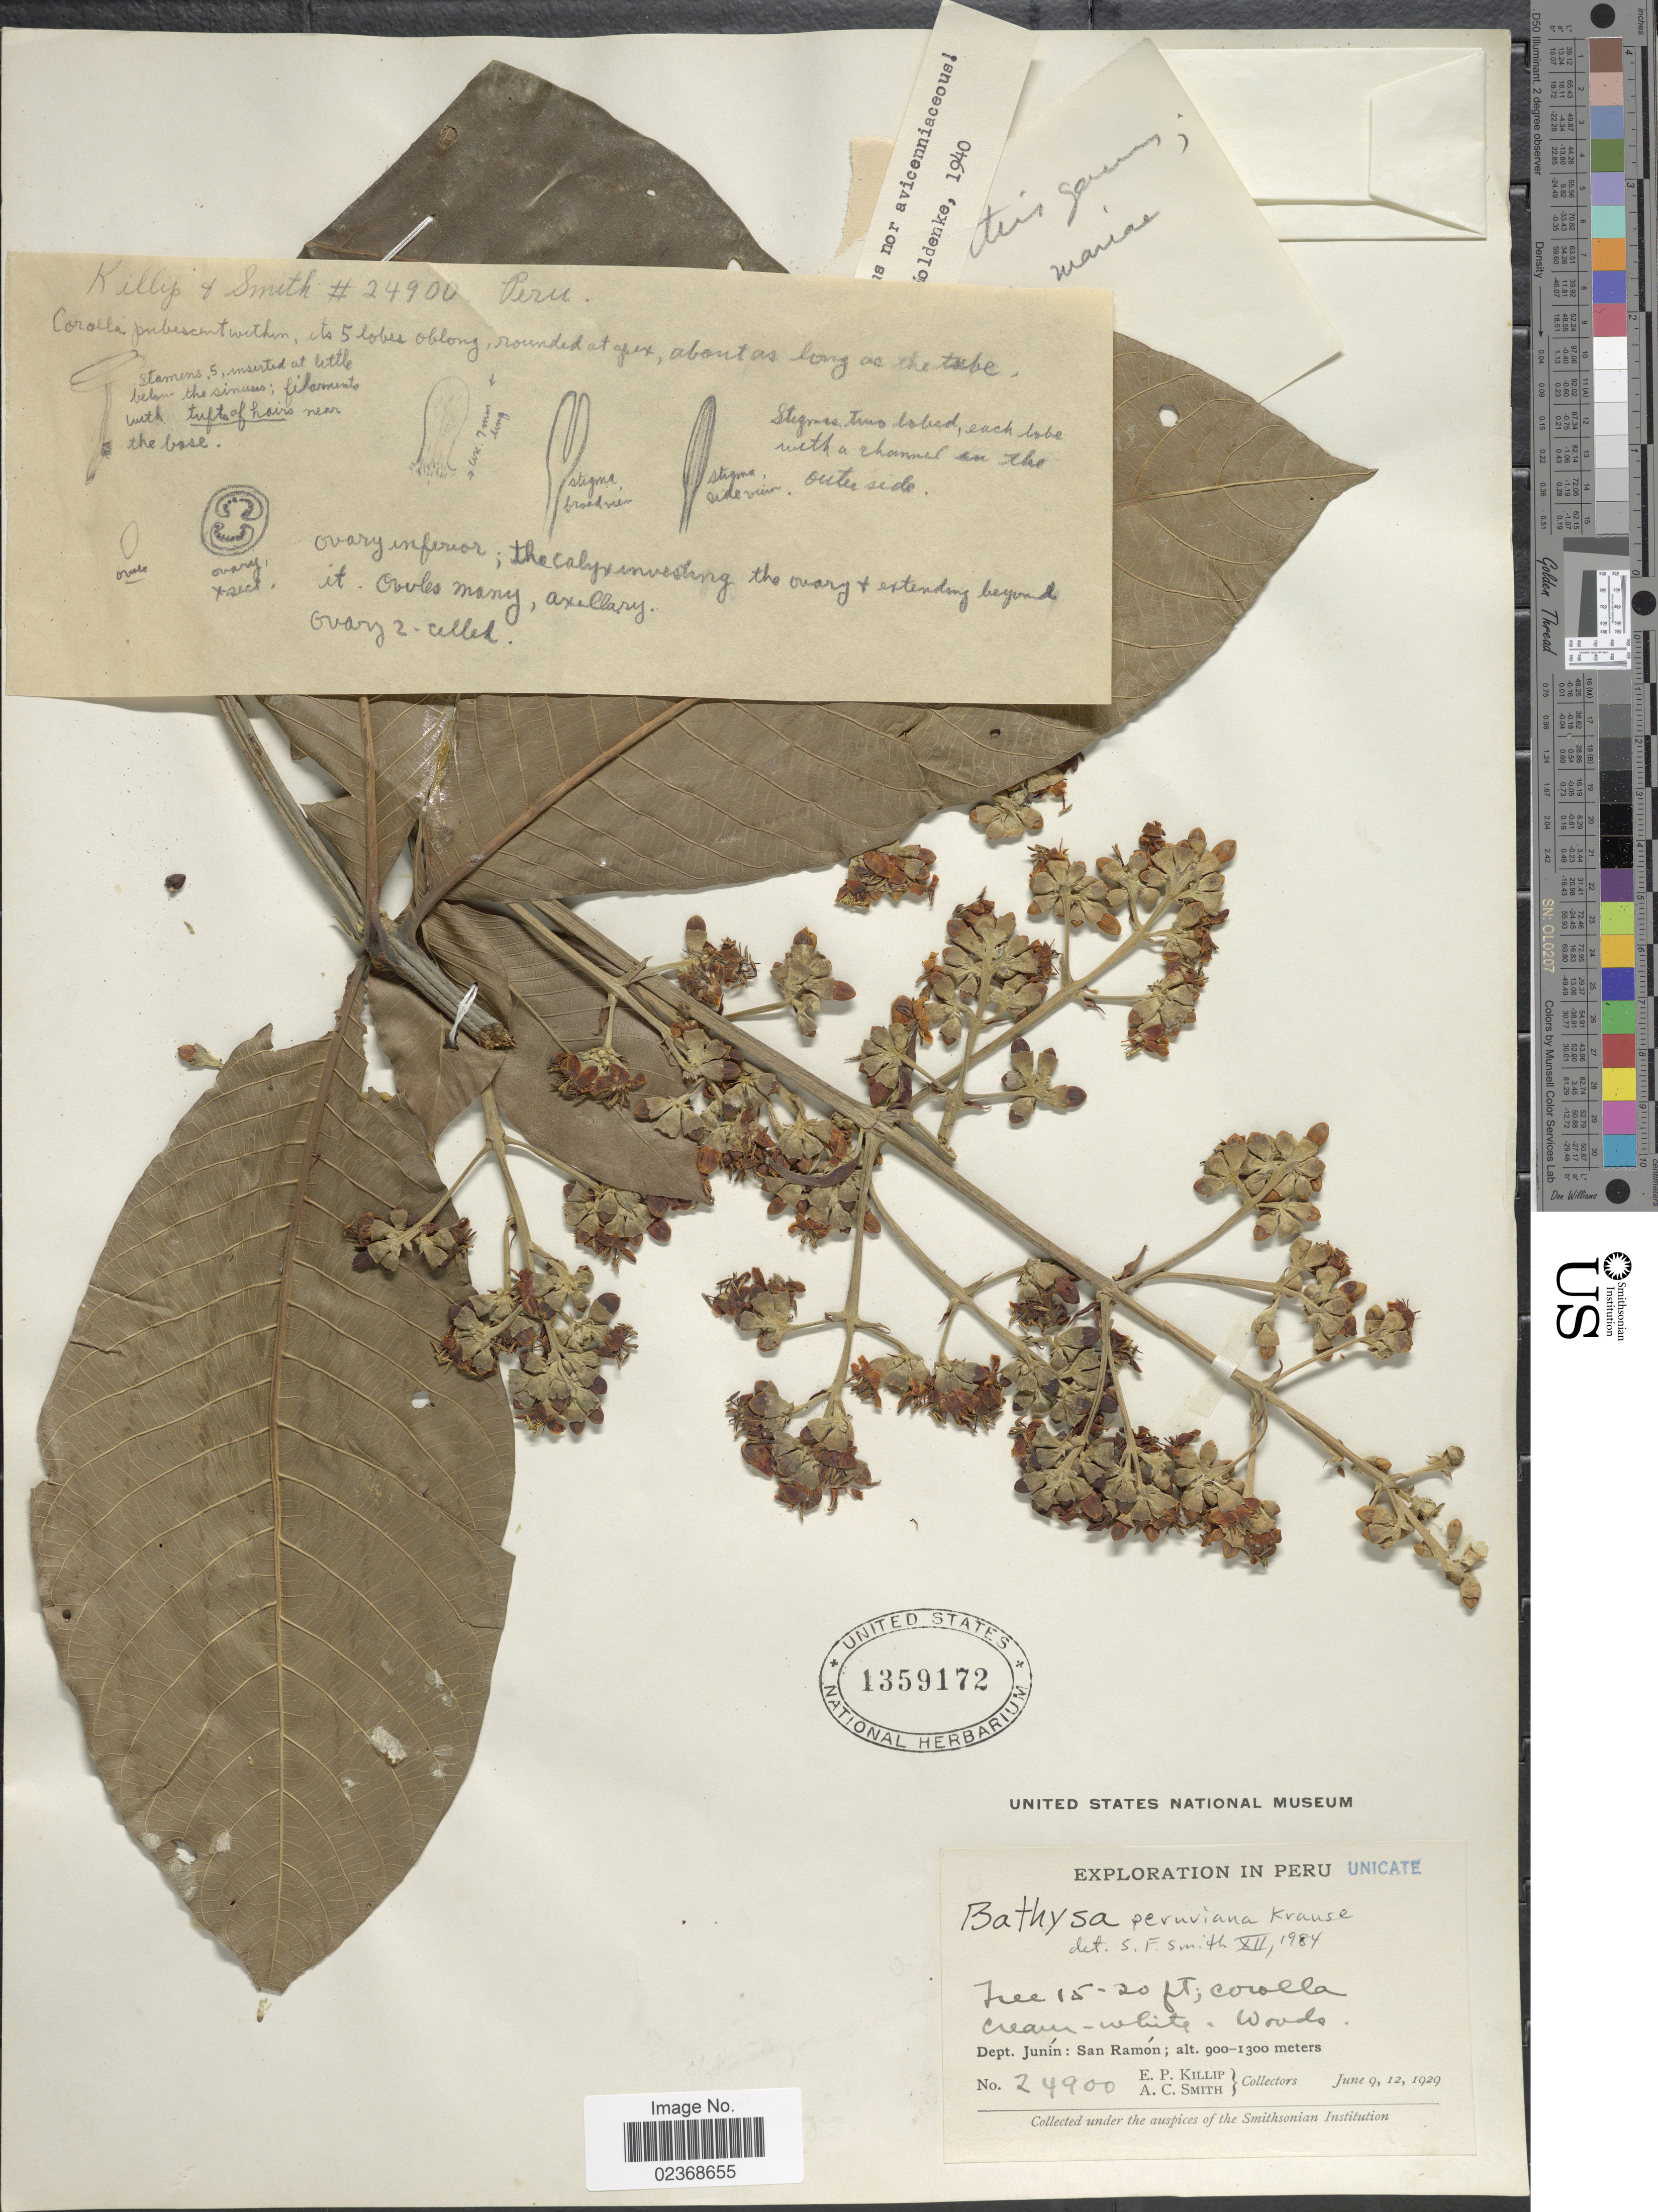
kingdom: Plantae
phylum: Tracheophyta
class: Magnoliopsida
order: Gentianales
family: Rubiaceae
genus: Schizocalyx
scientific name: Schizocalyx peruvianus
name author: (K. Krause) Kainul. & B. Bremer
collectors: E. P. Killip & A. C. Smith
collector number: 24900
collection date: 1929-06-09/1929-06-12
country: Peru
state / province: Junín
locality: San Ramon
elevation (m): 900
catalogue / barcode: US 1359172